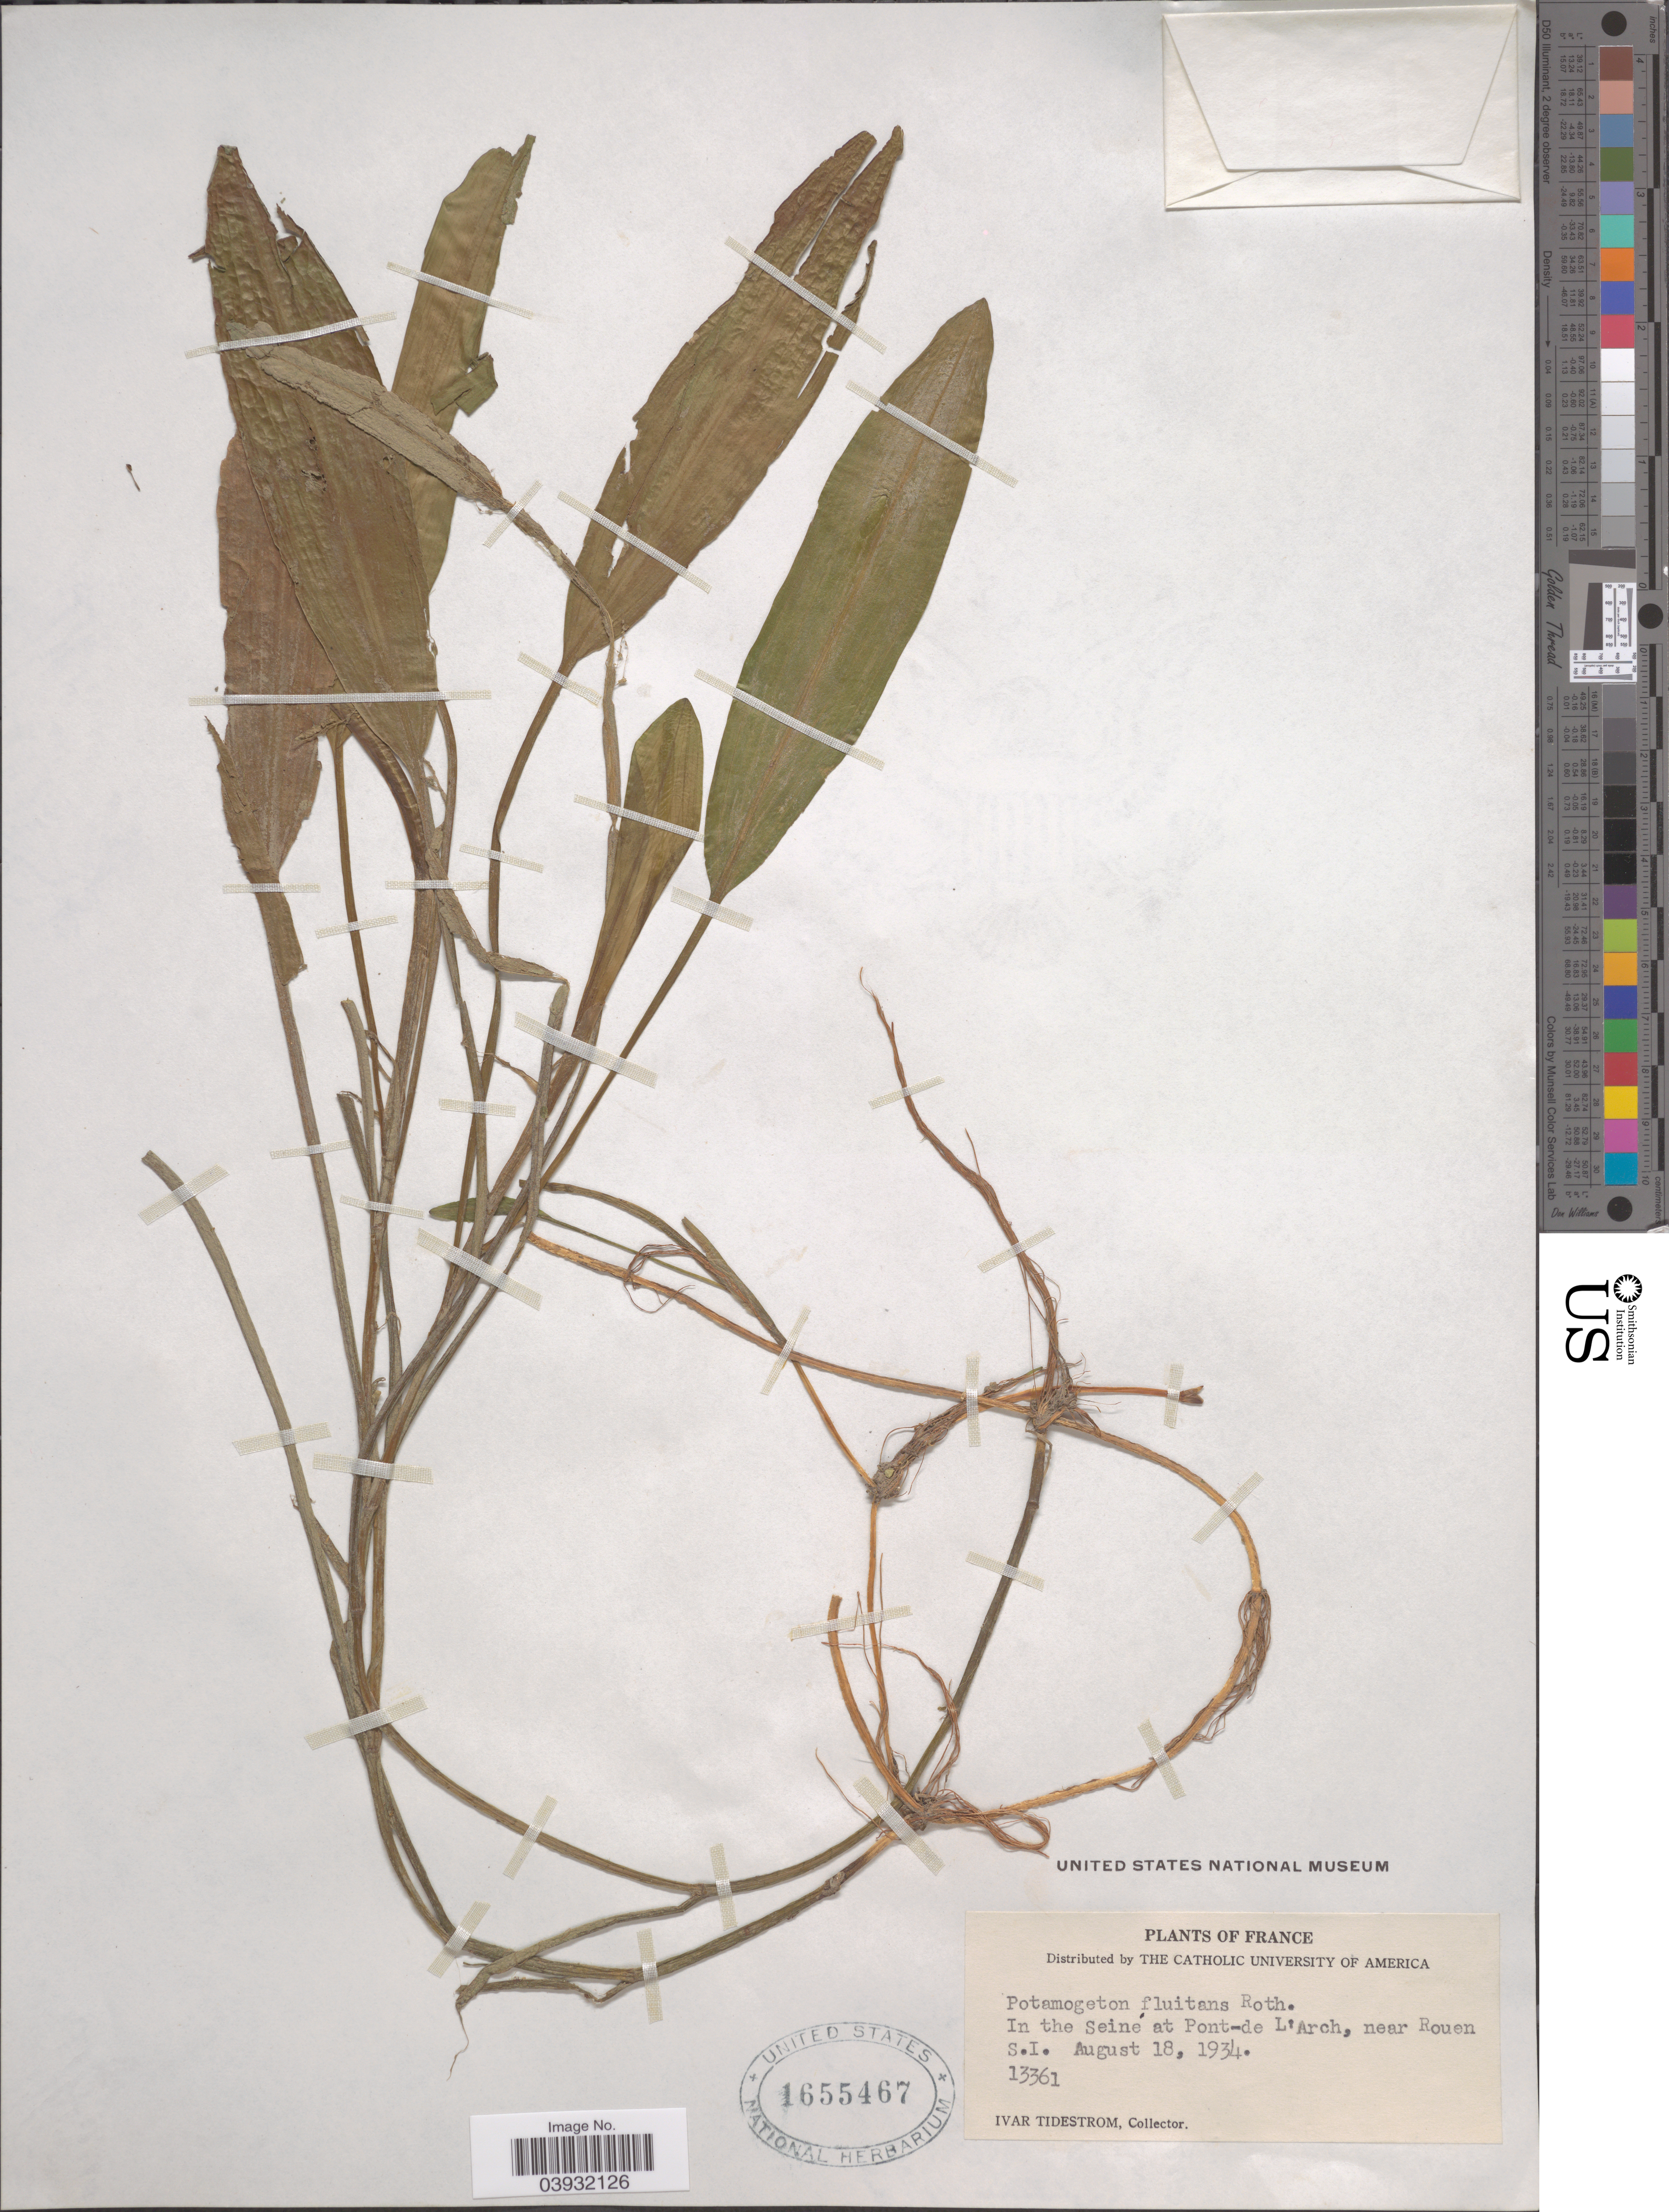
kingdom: Plantae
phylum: Tracheophyta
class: Liliopsida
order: Alismatales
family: Potamogetonaceae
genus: Potamogeton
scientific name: Potamogeton fluitans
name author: Roth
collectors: I. F. Tidestrom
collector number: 13361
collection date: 1934-08-18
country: France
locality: In the Seine at Pont-de L'Arch, near Rouen S.I.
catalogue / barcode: US 1655467